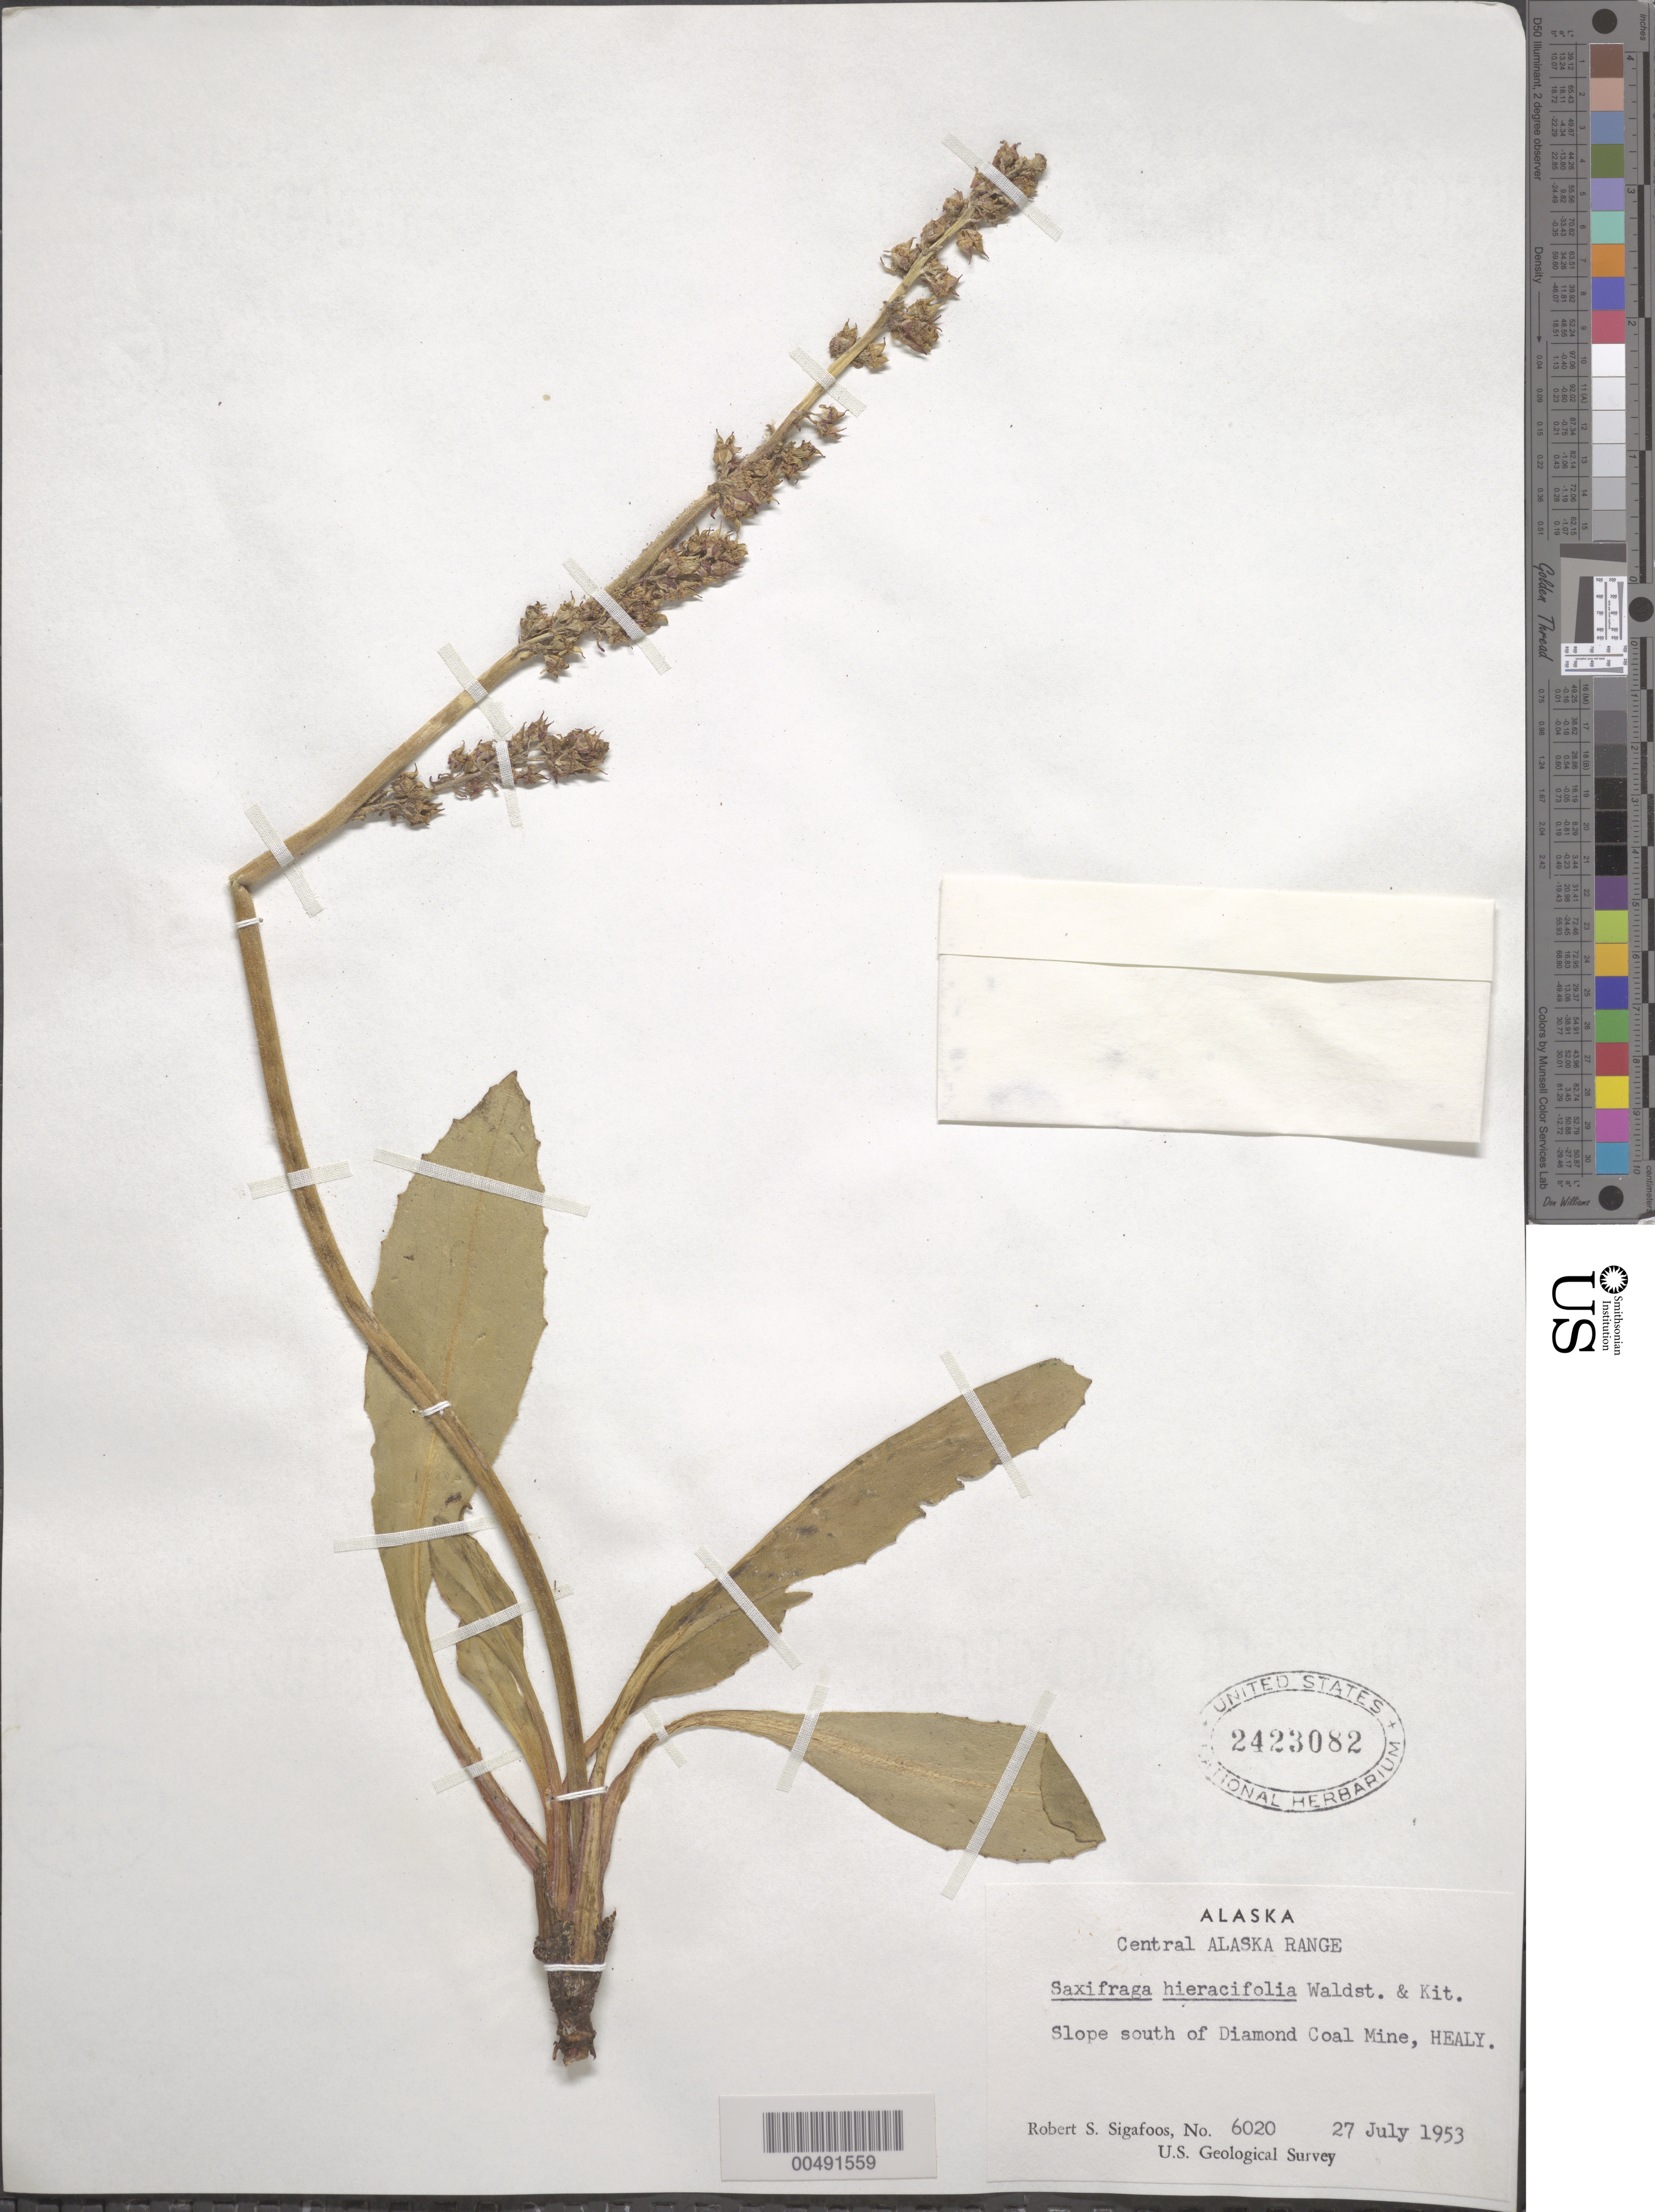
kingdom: Plantae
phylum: Tracheophyta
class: Magnoliopsida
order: Saxifragales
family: Saxifragaceae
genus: Micranthes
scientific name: Micranthes hieraciifolia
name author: (Waldst. & Kit. ex Willd.) Haw.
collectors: R. Sigafoos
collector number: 6020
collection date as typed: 27 Jul 1953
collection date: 1953-07-27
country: United States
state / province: Alaska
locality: Cebtral Alaska Range, Healy, slope south of Diamond Coal Mine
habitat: on slope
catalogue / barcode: US 2423082